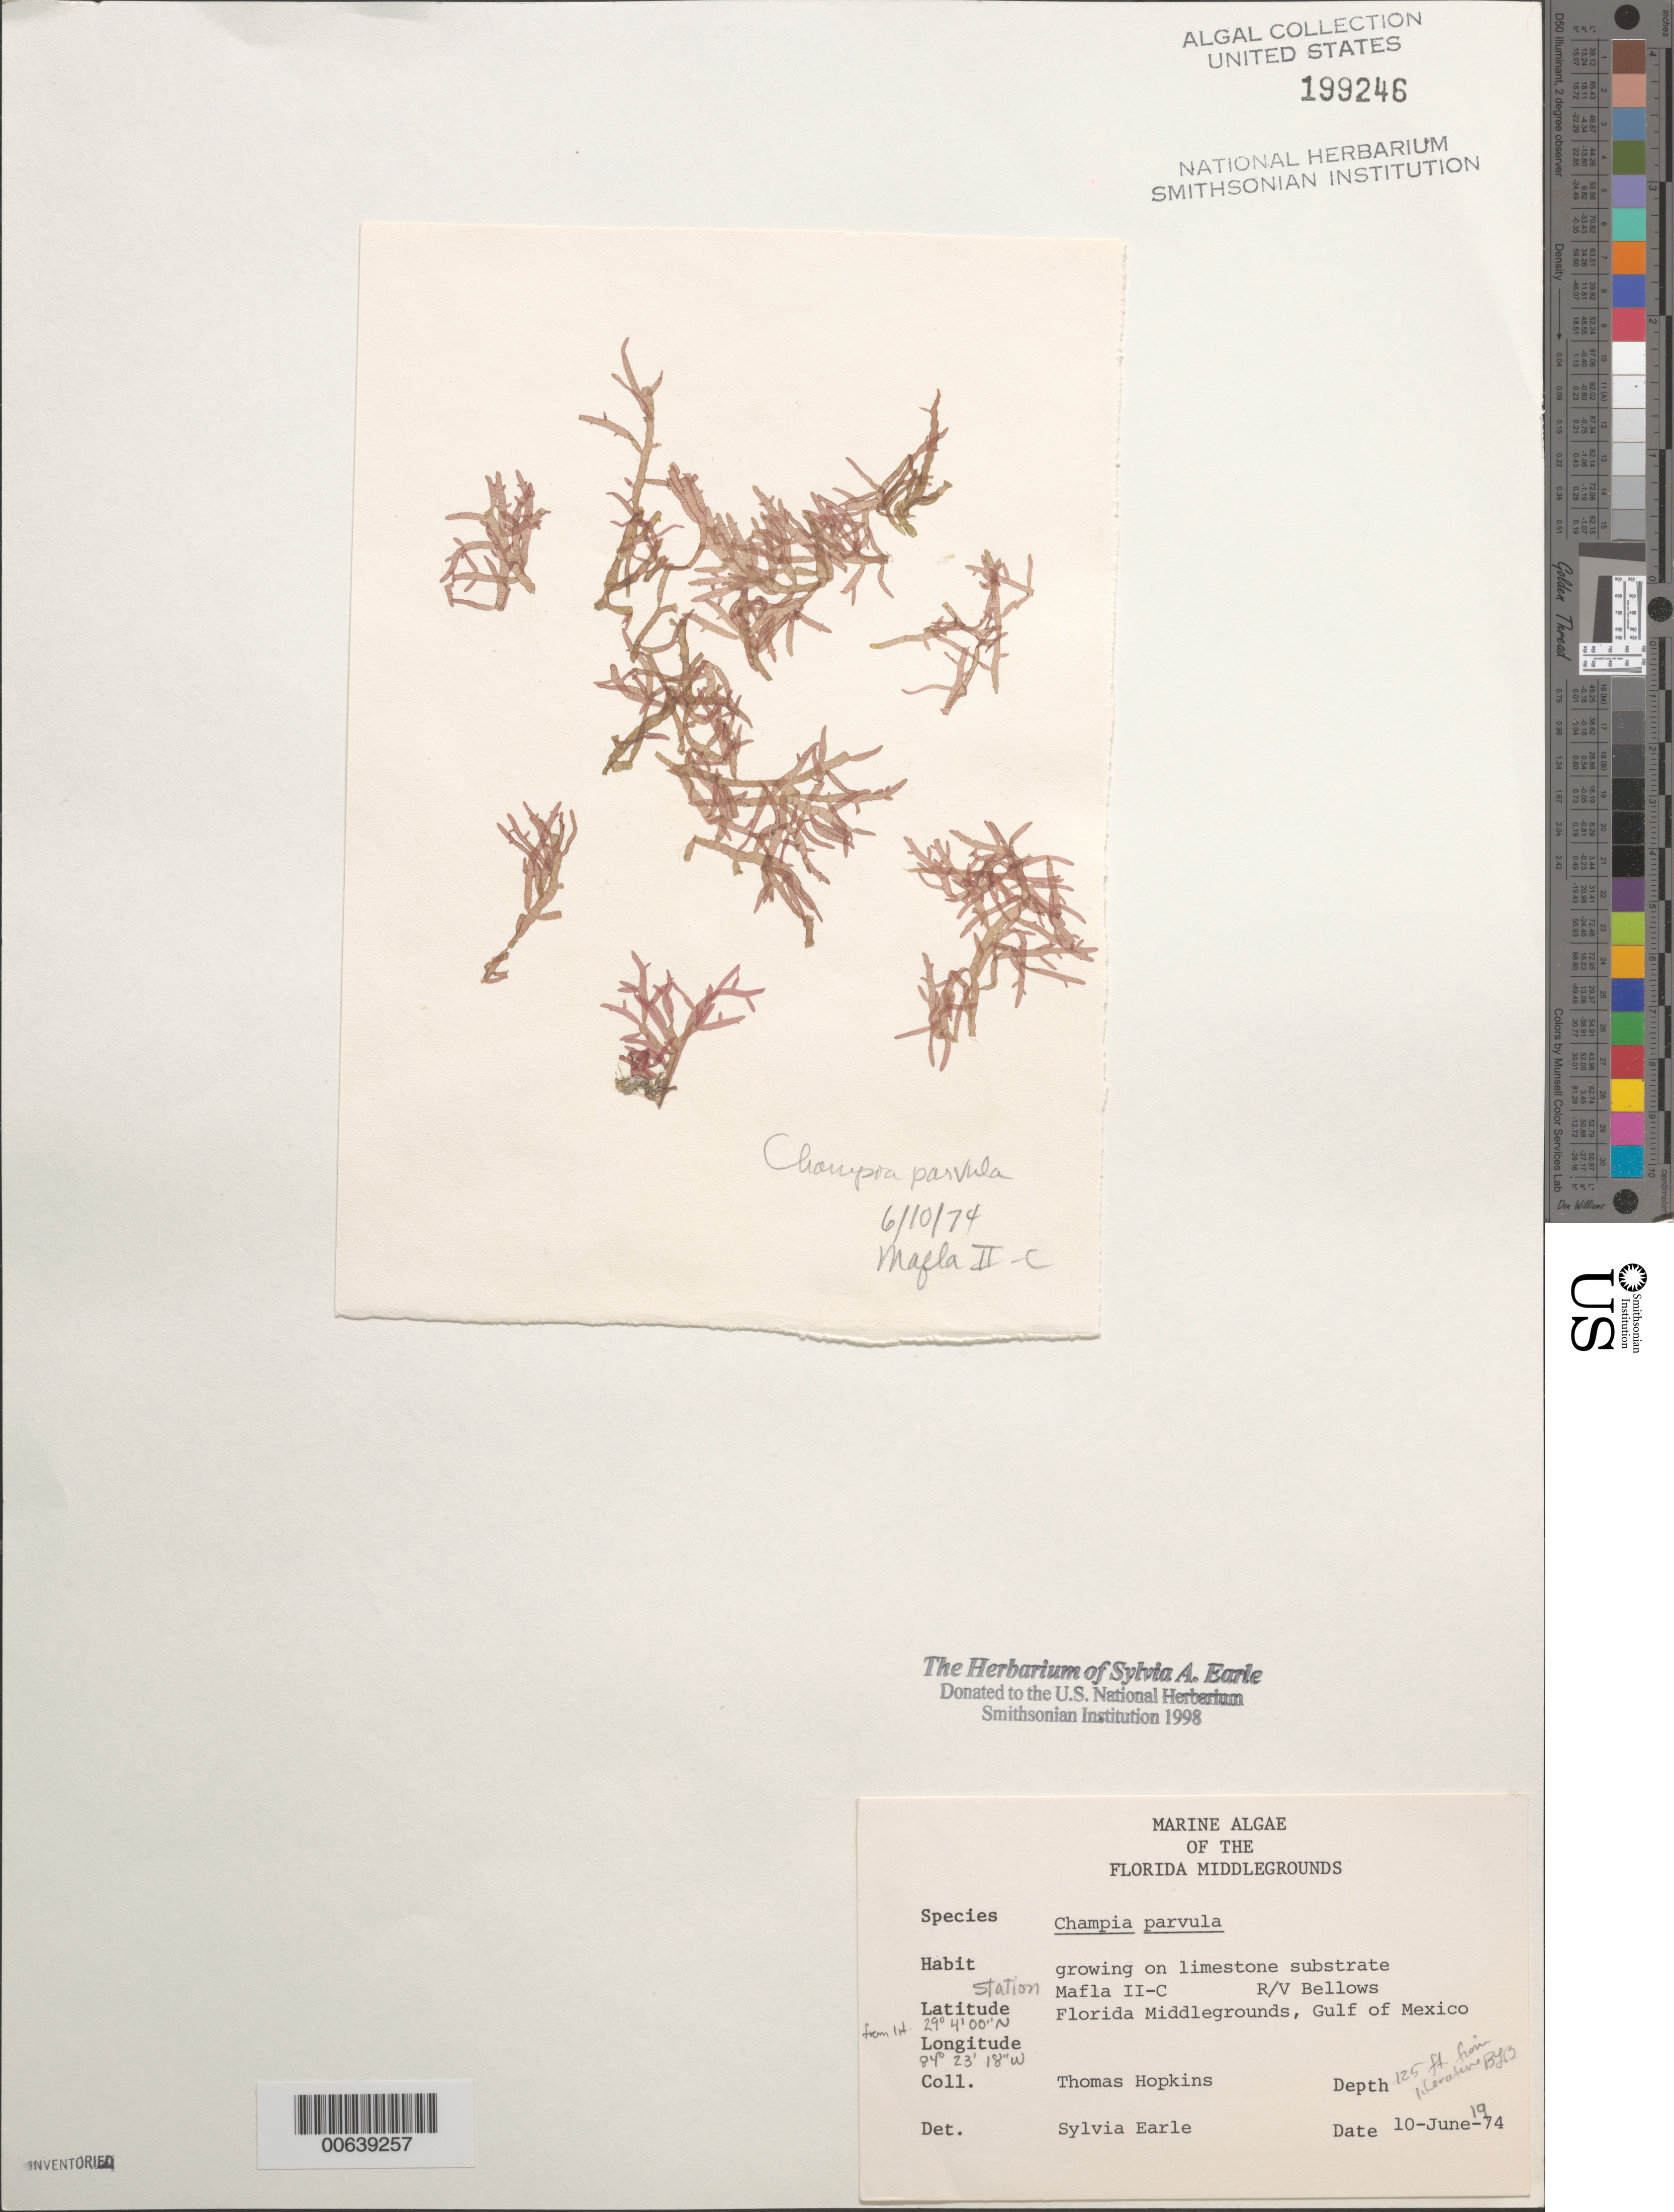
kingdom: Plantae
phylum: Rhodophyta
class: Florideophyceae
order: Rhodymeniales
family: Champiaceae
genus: Champia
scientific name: Champia parvula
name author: (C. Agardh) Harv.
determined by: Earle, S. A.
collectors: T. Hopkins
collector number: Station MAFLA Ii-c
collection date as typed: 10 Jun 1974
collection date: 1974-06-10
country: United States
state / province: Florida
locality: Florida Middle Grounds, Gulf of Mexico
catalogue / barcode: US 199246